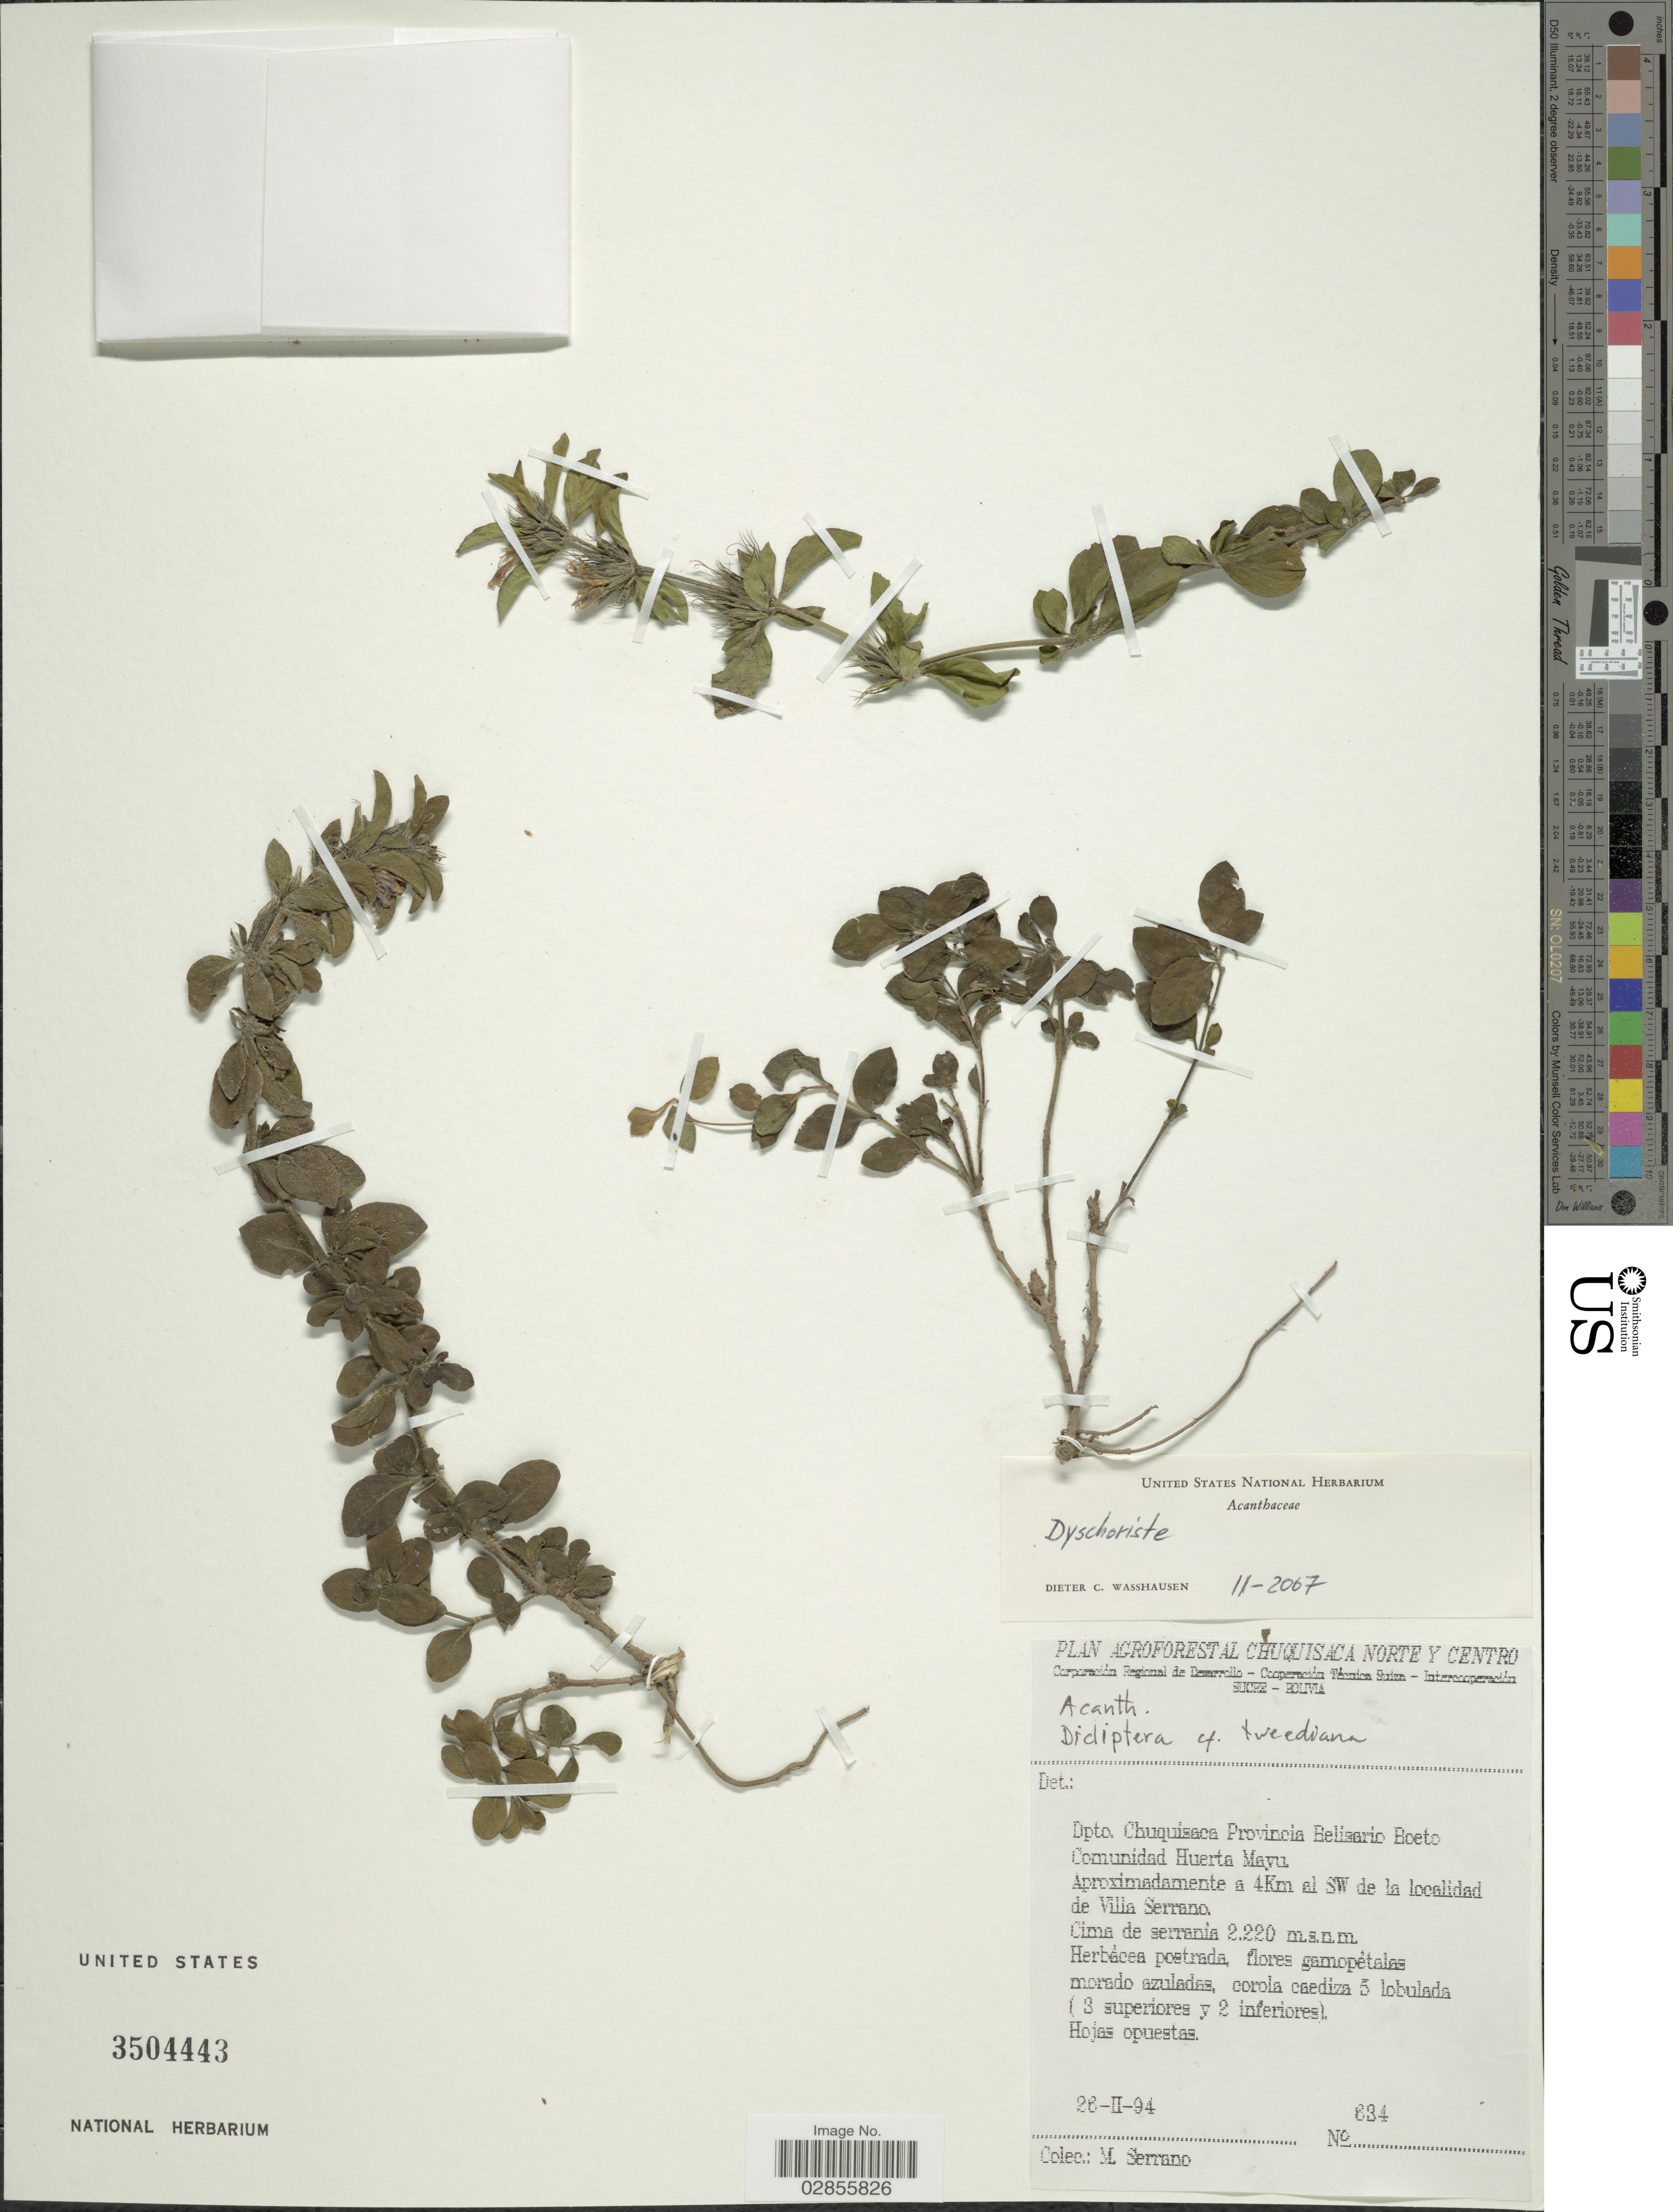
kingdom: Plantae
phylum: Tracheophyta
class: Magnoliopsida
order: Lamiales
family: Acanthaceae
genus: Dyschoriste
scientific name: Dyschoriste sp.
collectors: M. Serrano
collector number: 634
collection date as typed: Transcribed d/m/y: 26/2/94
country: Bolivia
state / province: Chuquisaca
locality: Chuquisaca Norte Y Centro. Dpto. Chuquisaca Provincia Belisario Boeto. Comunidad Huerta Mayu. Approximadamente a 4Km al SW de la localidad de Villa Serrano.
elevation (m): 2220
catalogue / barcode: US 3504443